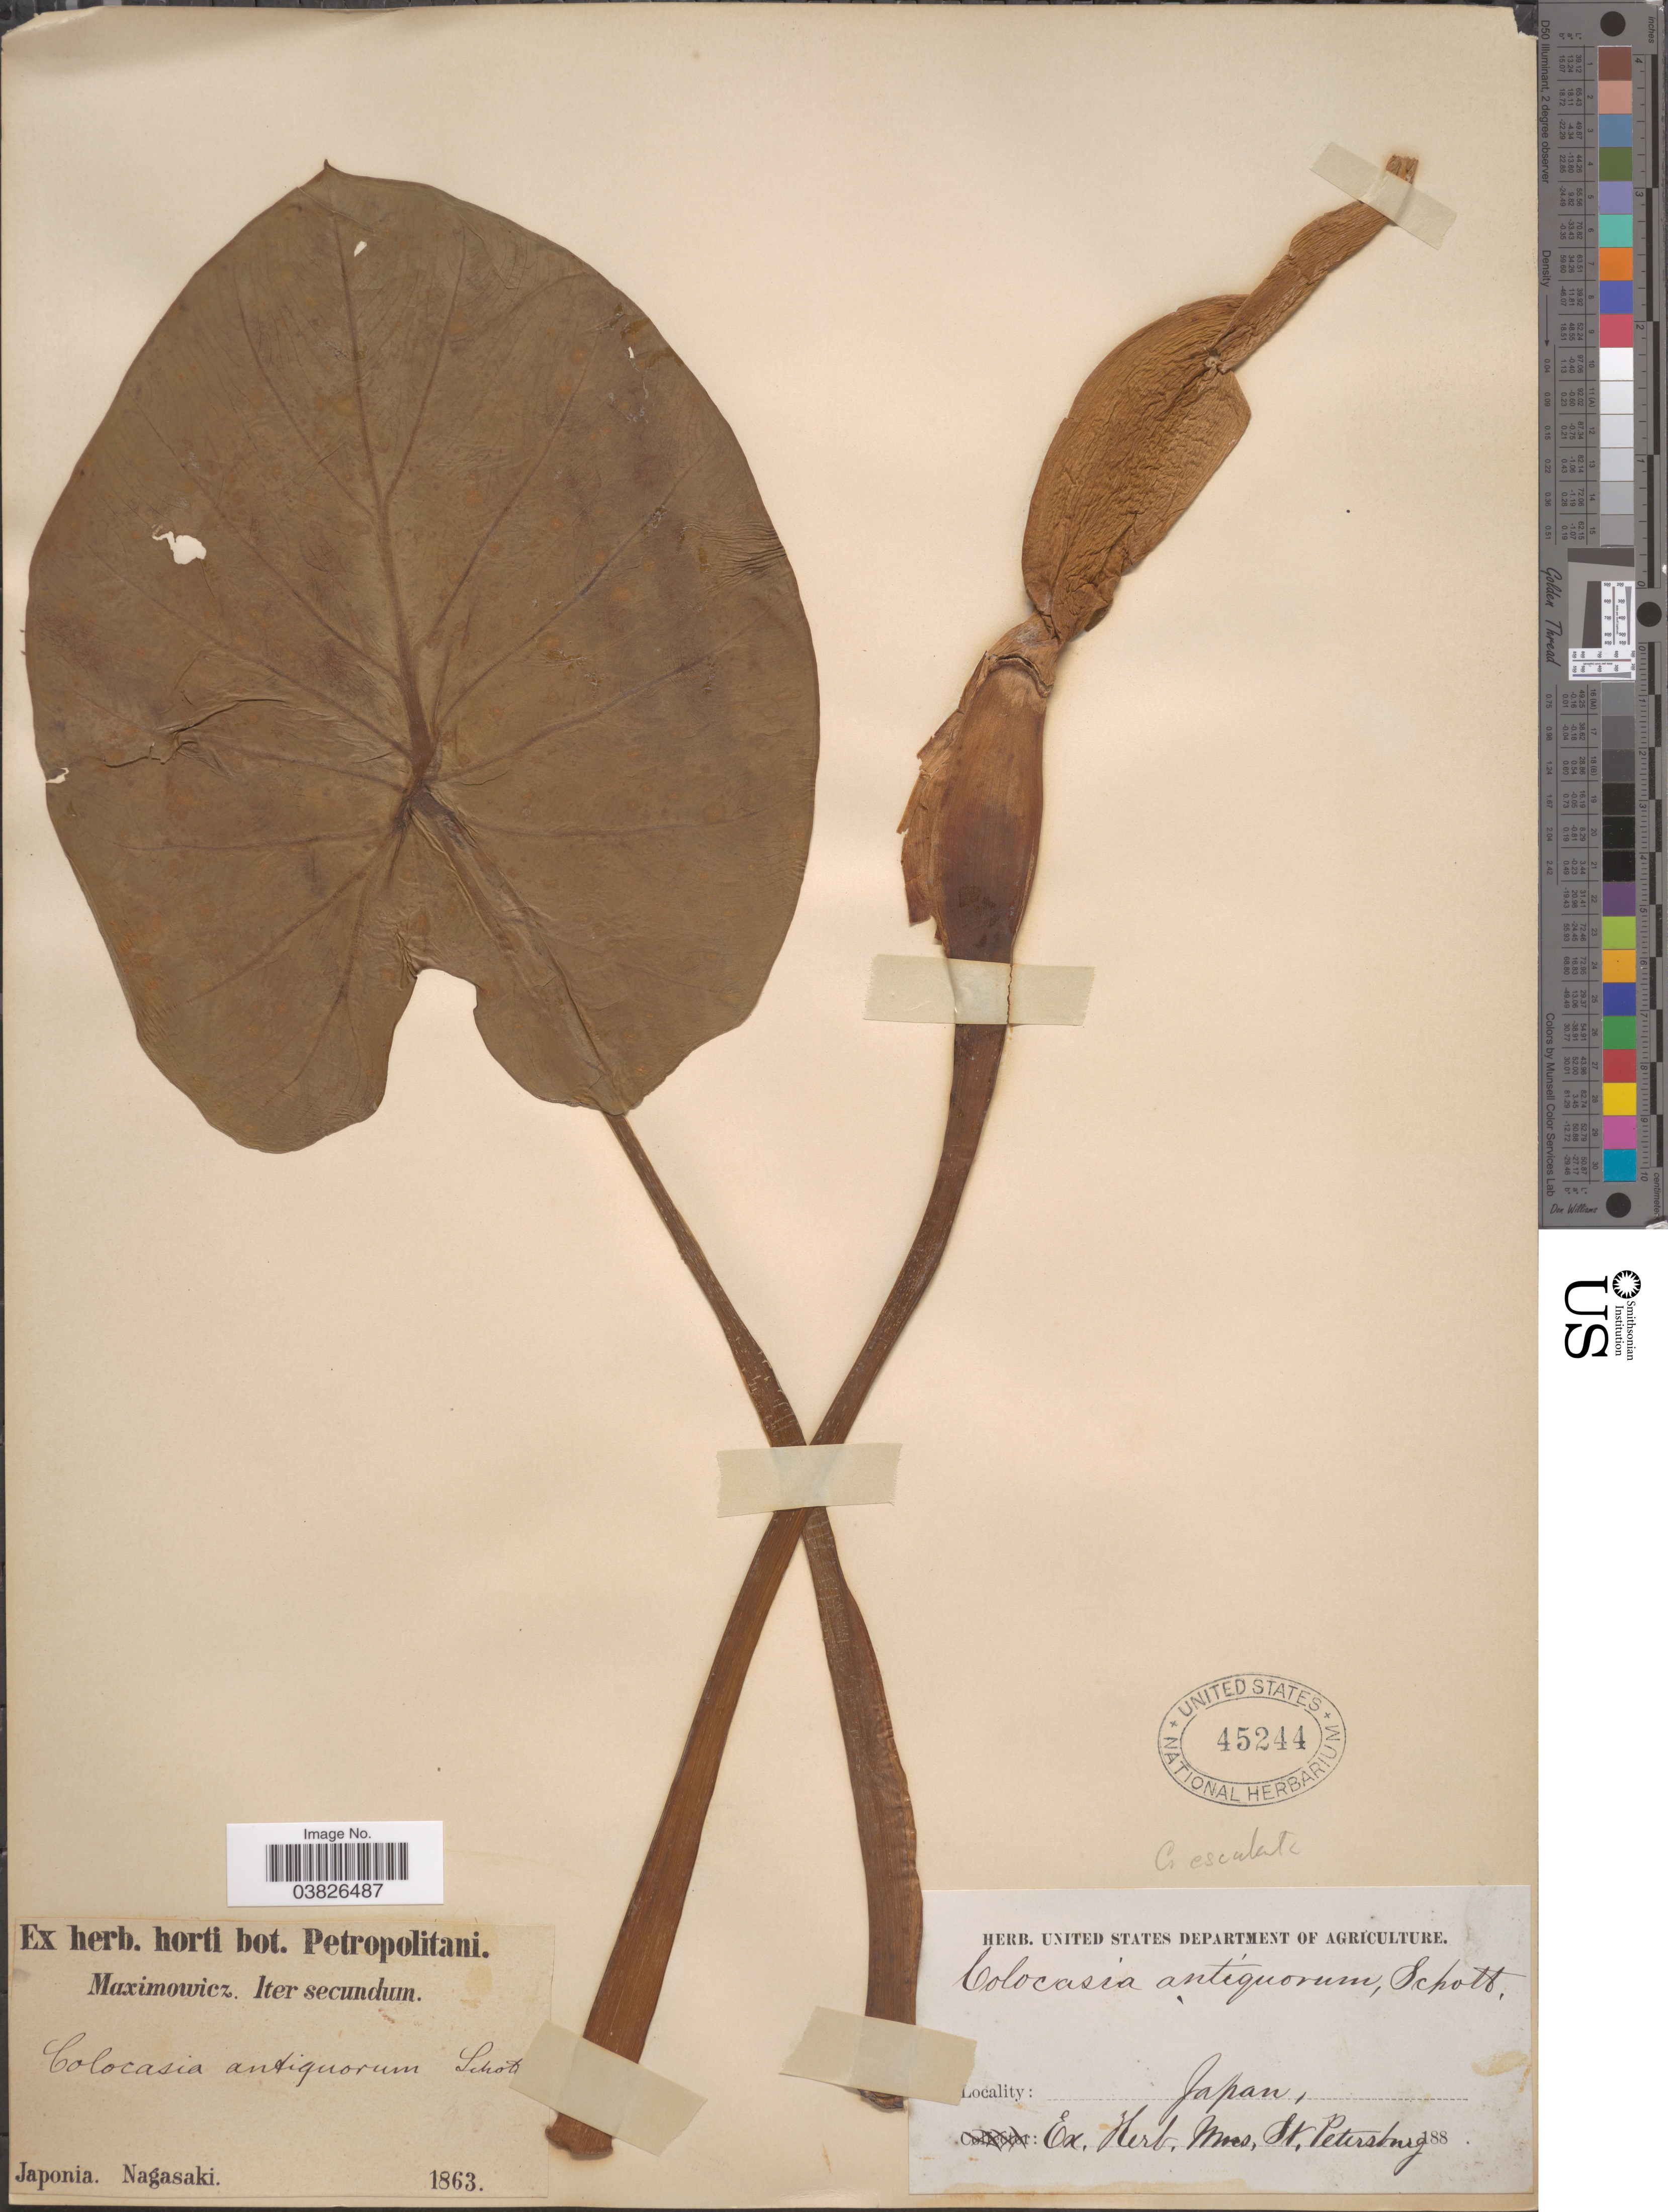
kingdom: Plantae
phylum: Tracheophyta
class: Liliopsida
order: Alismatales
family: Araceae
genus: Colocasia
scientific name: Colocasia esculenta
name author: (L.) Schott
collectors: Maximowicz, --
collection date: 1863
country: Japan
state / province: Nagasaki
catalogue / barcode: US 45244